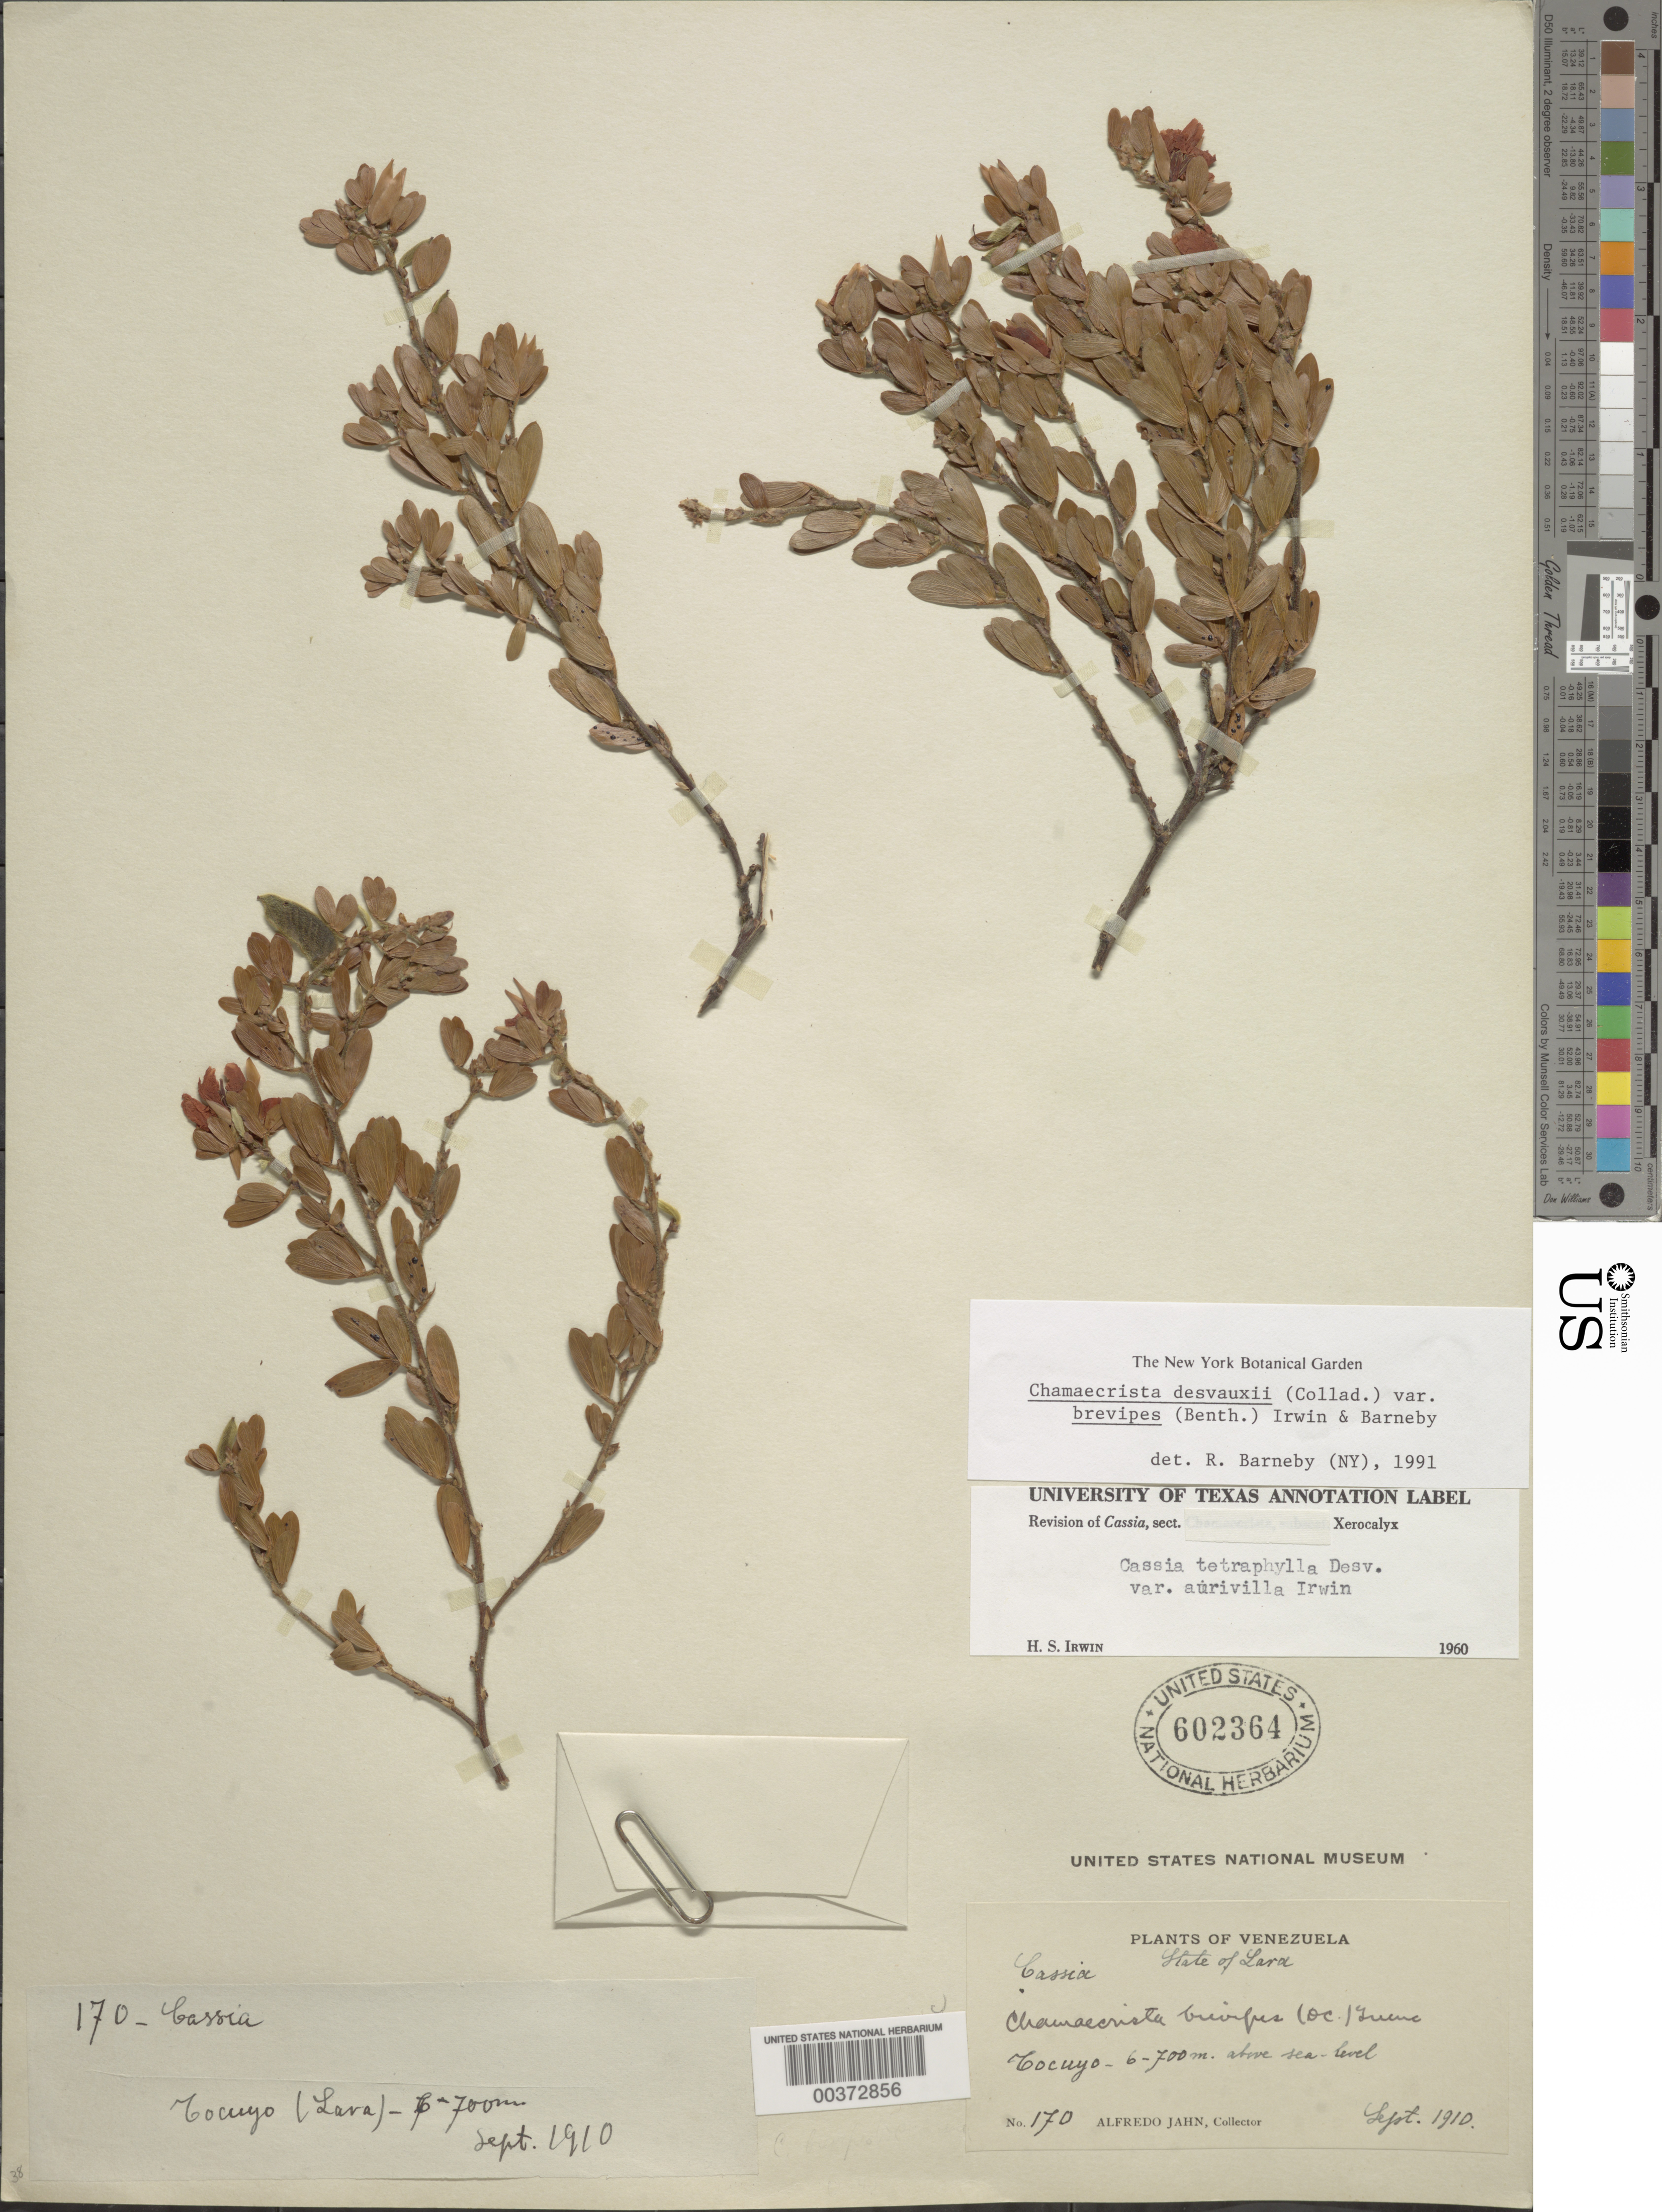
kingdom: Plantae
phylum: Tracheophyta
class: Magnoliopsida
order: Fabales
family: Fabaceae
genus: Chamaecrista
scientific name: Chamaecrista desvauxii var. brevipes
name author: (Benth.) H.S. Irwin & Barneby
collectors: A. Jahn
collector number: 170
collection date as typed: Sep 1910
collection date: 1910-09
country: Venezuela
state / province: Lara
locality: Tocuyo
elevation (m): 600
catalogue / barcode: US 602364